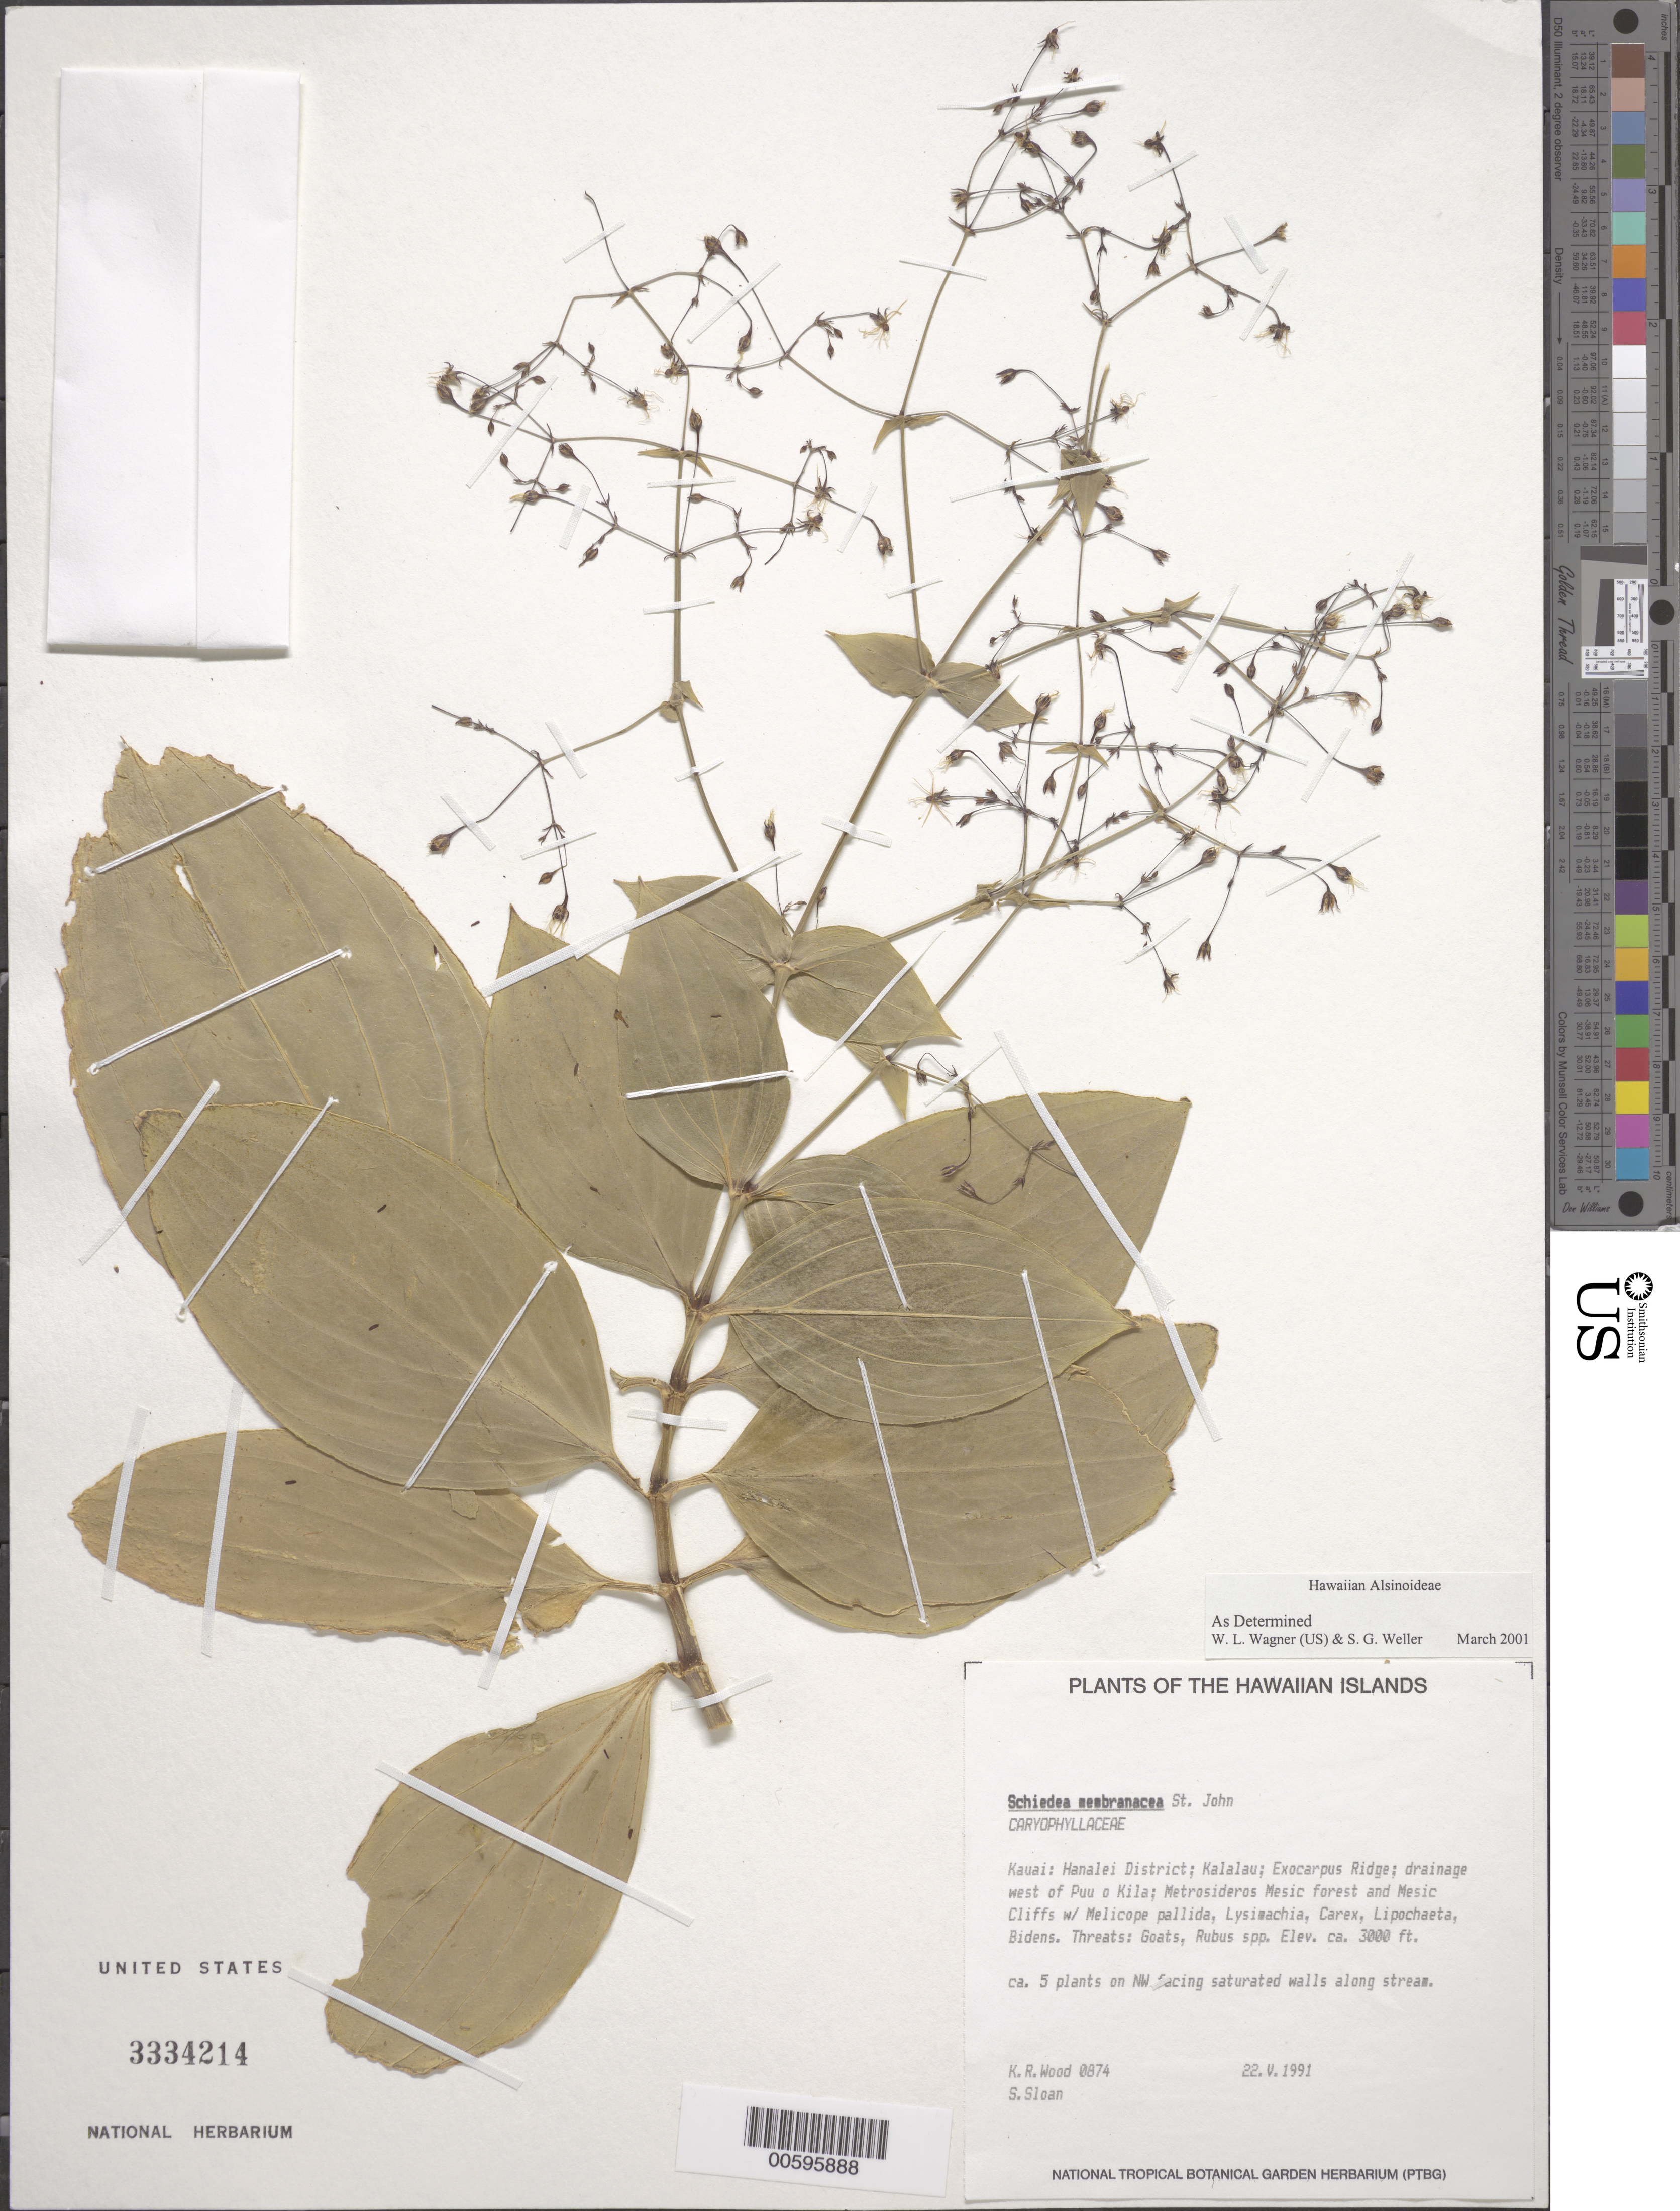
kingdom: Plantae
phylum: Tracheophyta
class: Magnoliopsida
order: Caryophyllales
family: Caryophyllaceae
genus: Schiedea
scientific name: Schiedea membranacea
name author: H. St. John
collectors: K. R. Wood & S. Sloan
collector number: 0874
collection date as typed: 22 May 1991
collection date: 1991-05-22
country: United States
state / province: Hawaii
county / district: Kauai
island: Kaua'i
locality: Hanalei Dist; Kalalau; Exocarpus Ridge; drainage W of Puu o Kila.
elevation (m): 914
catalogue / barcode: US 3334214